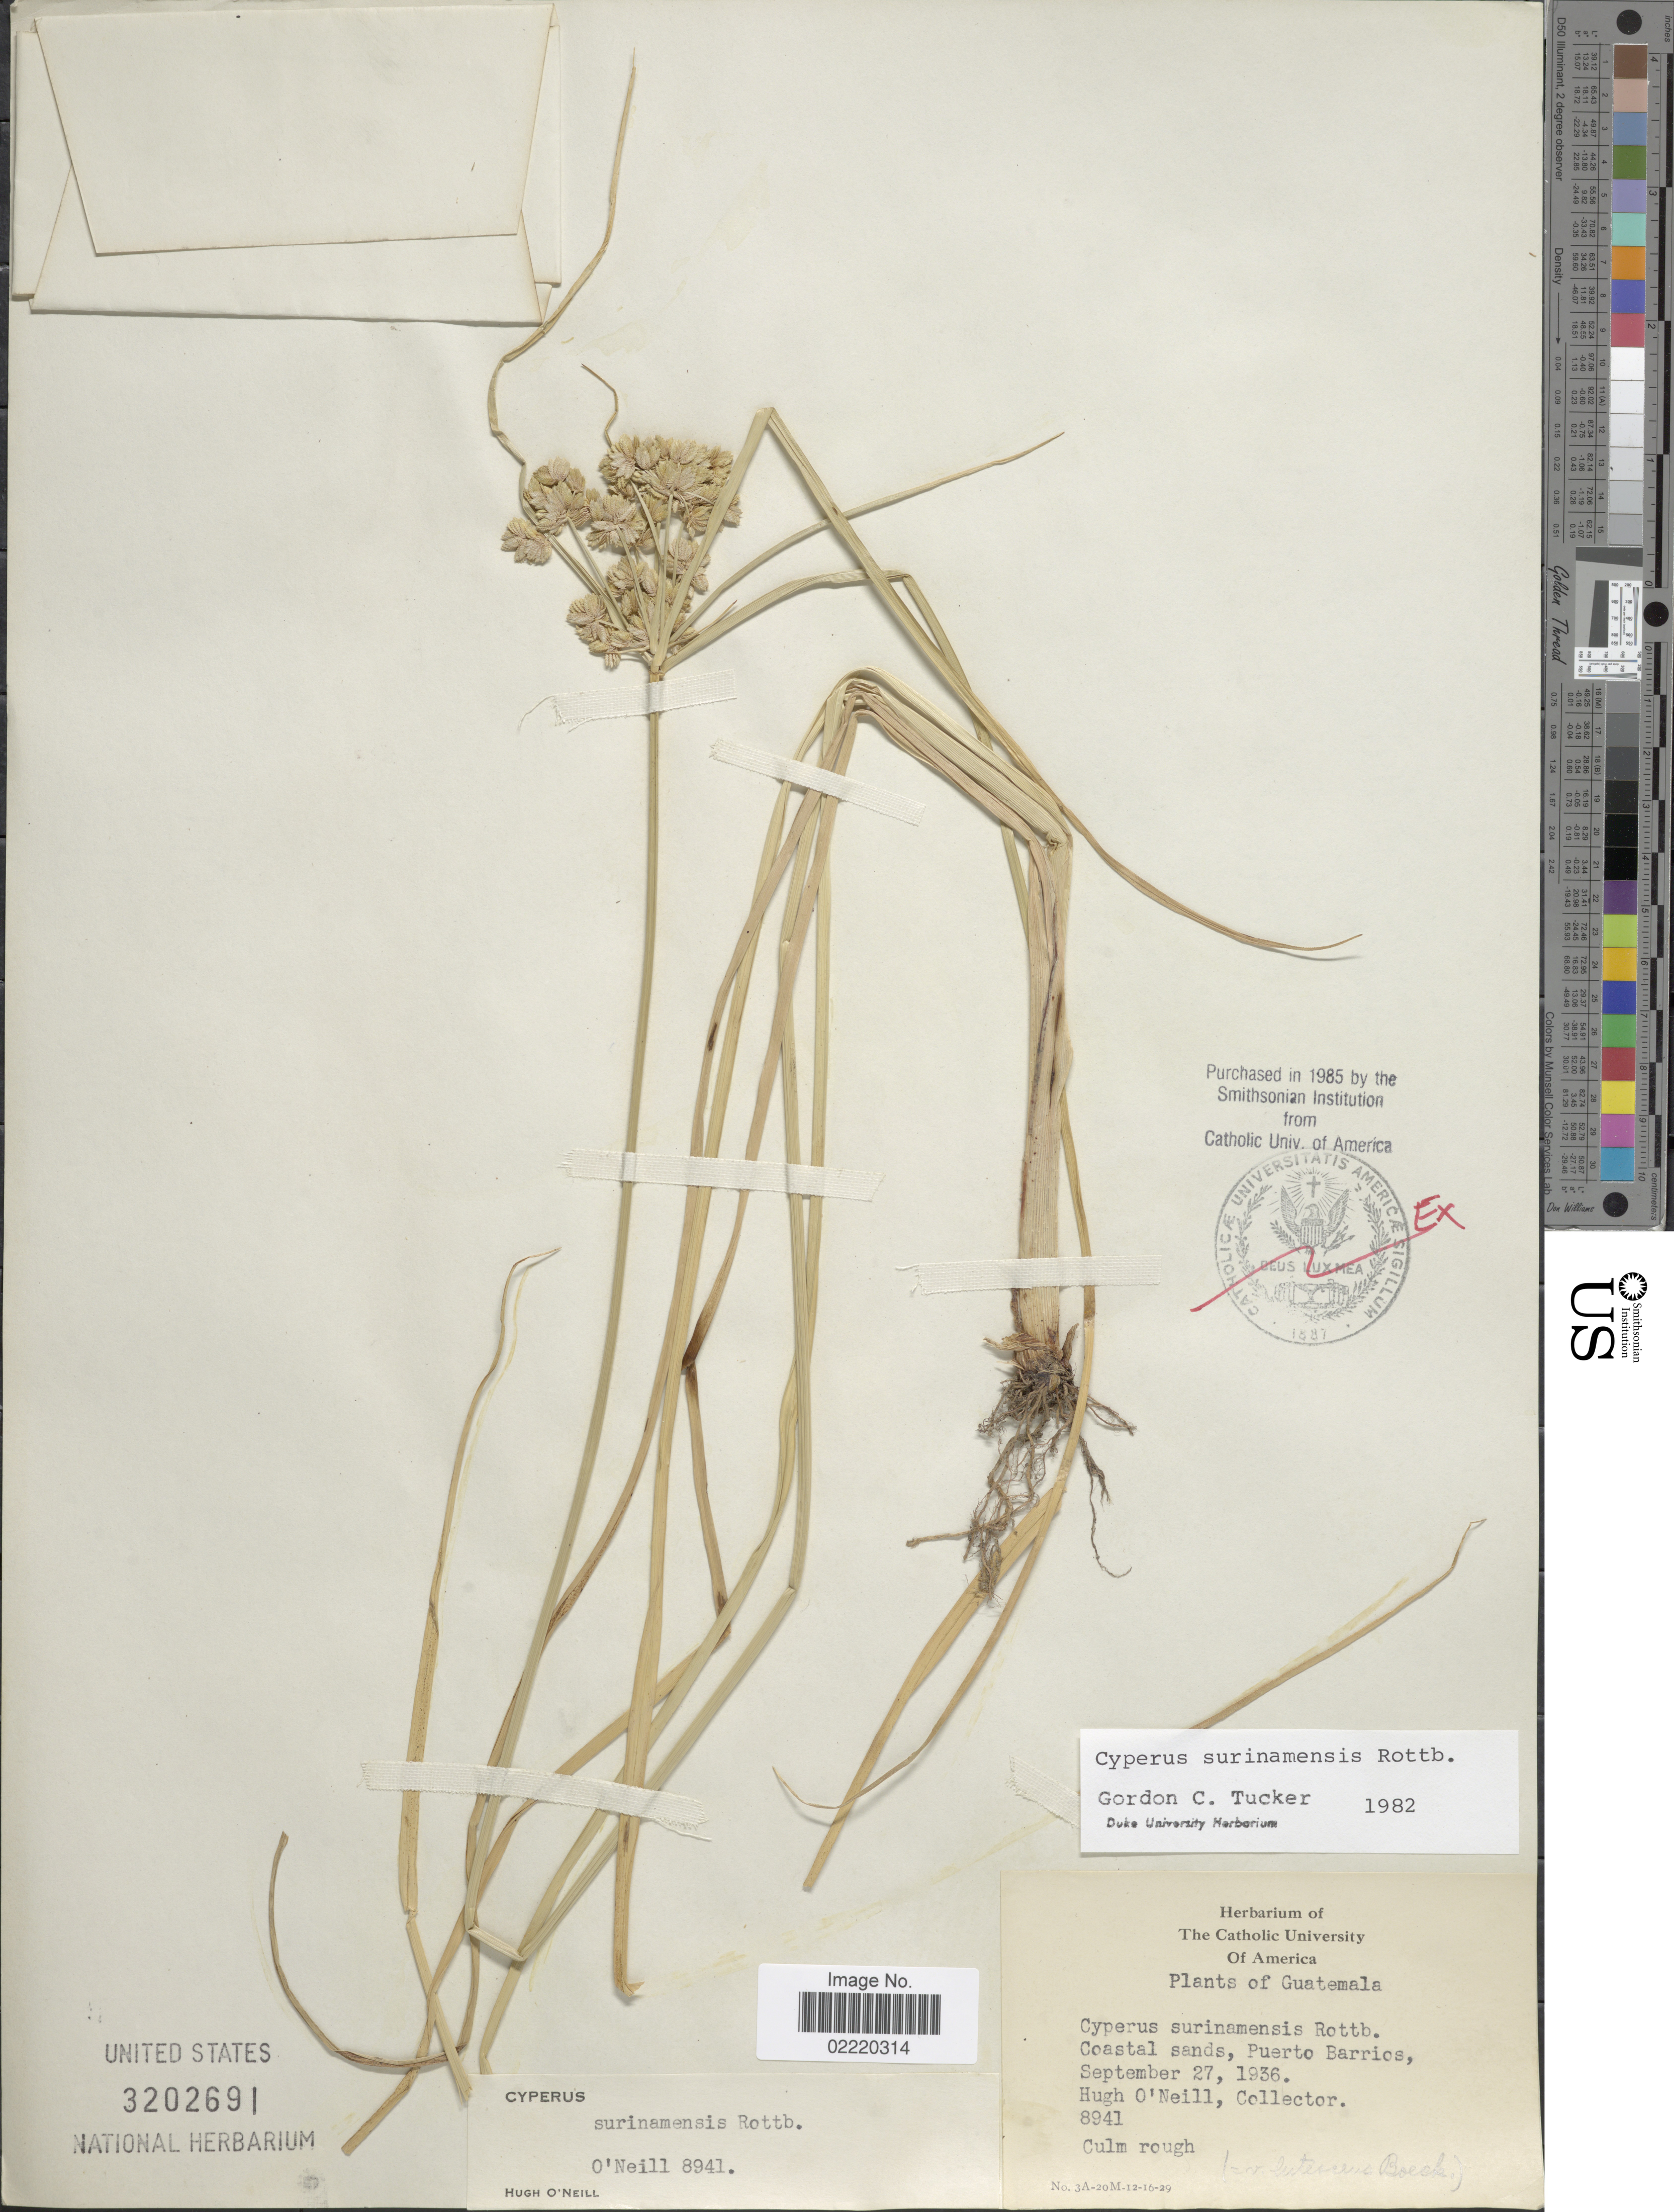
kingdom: Plantae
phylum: Tracheophyta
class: Liliopsida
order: Poales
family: Cyperaceae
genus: Cyperus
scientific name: Cyperus surinamensis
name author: Rottb.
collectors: H. O'Neill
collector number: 8941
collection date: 1936-09-27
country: Guatemala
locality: Coastal sands, Puerto Barrios.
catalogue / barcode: US 3202691